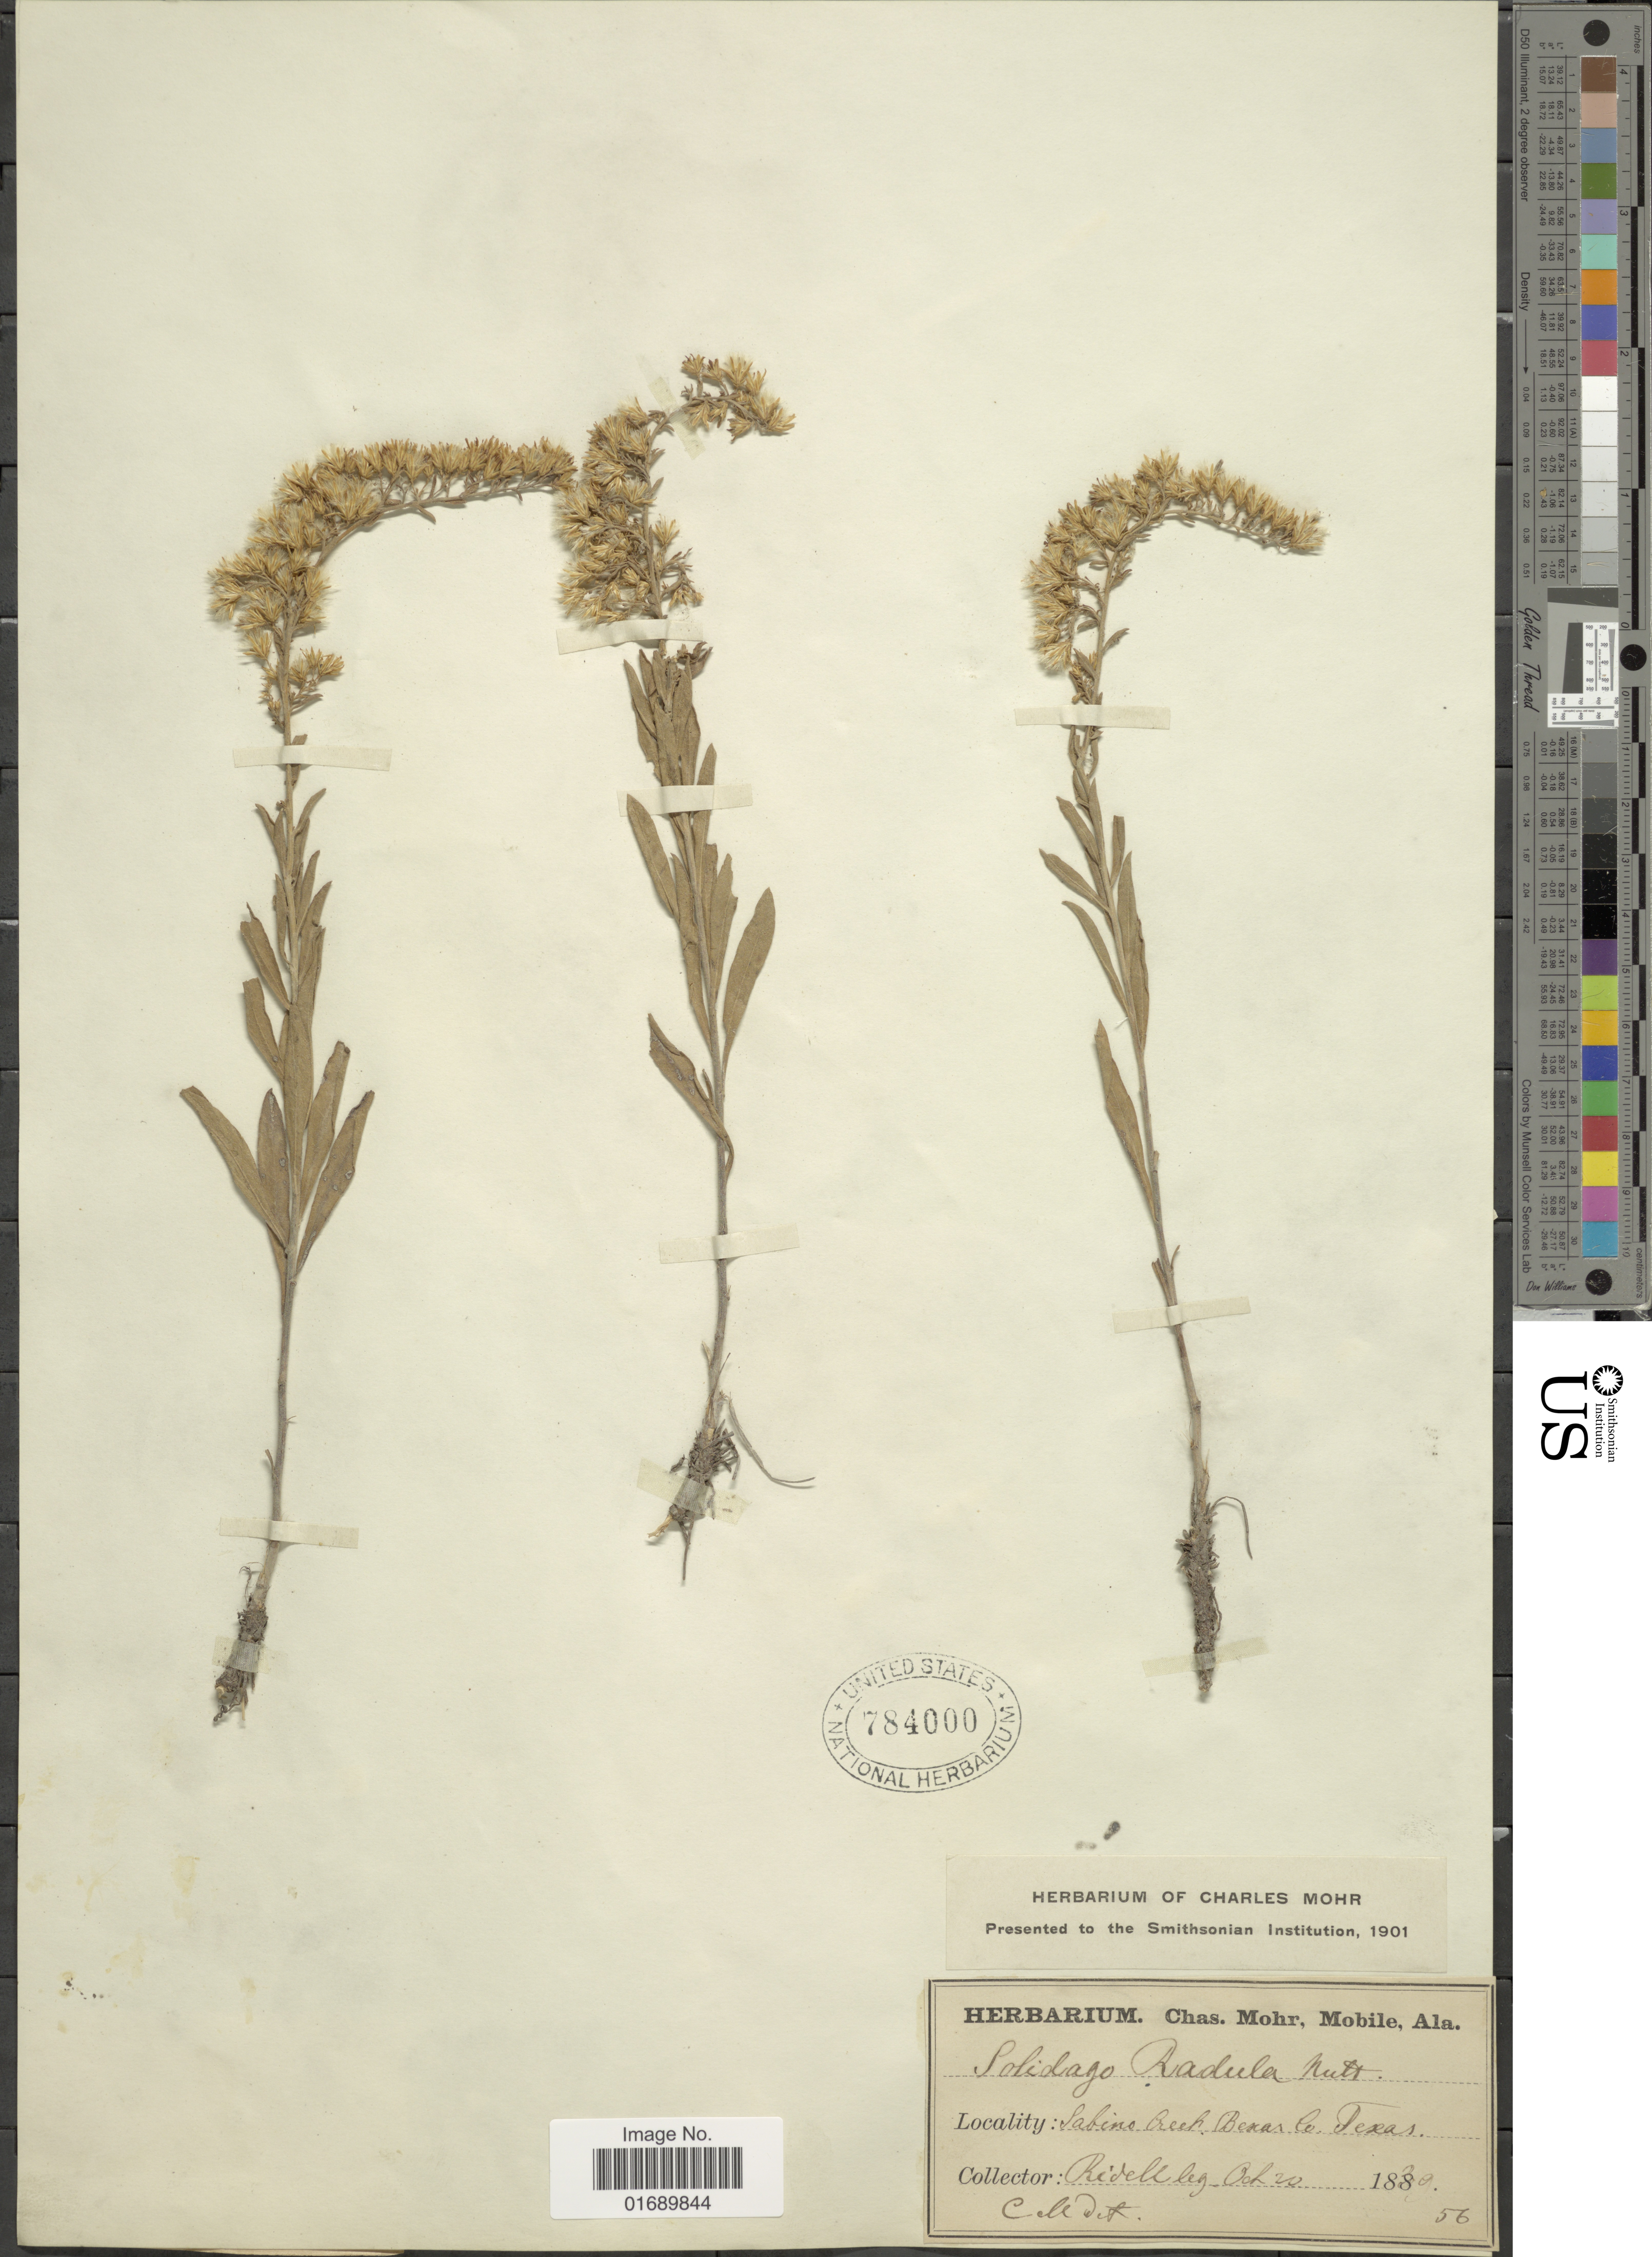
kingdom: Plantae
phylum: Tracheophyta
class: Magnoliopsida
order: Asterales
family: Asteraceae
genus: Solidago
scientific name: Solidago radula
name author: Nutt.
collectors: -. Ridell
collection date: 1839-10-20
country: United States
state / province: Texas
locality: Sabino Creek. Bexar Co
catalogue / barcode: US 784000